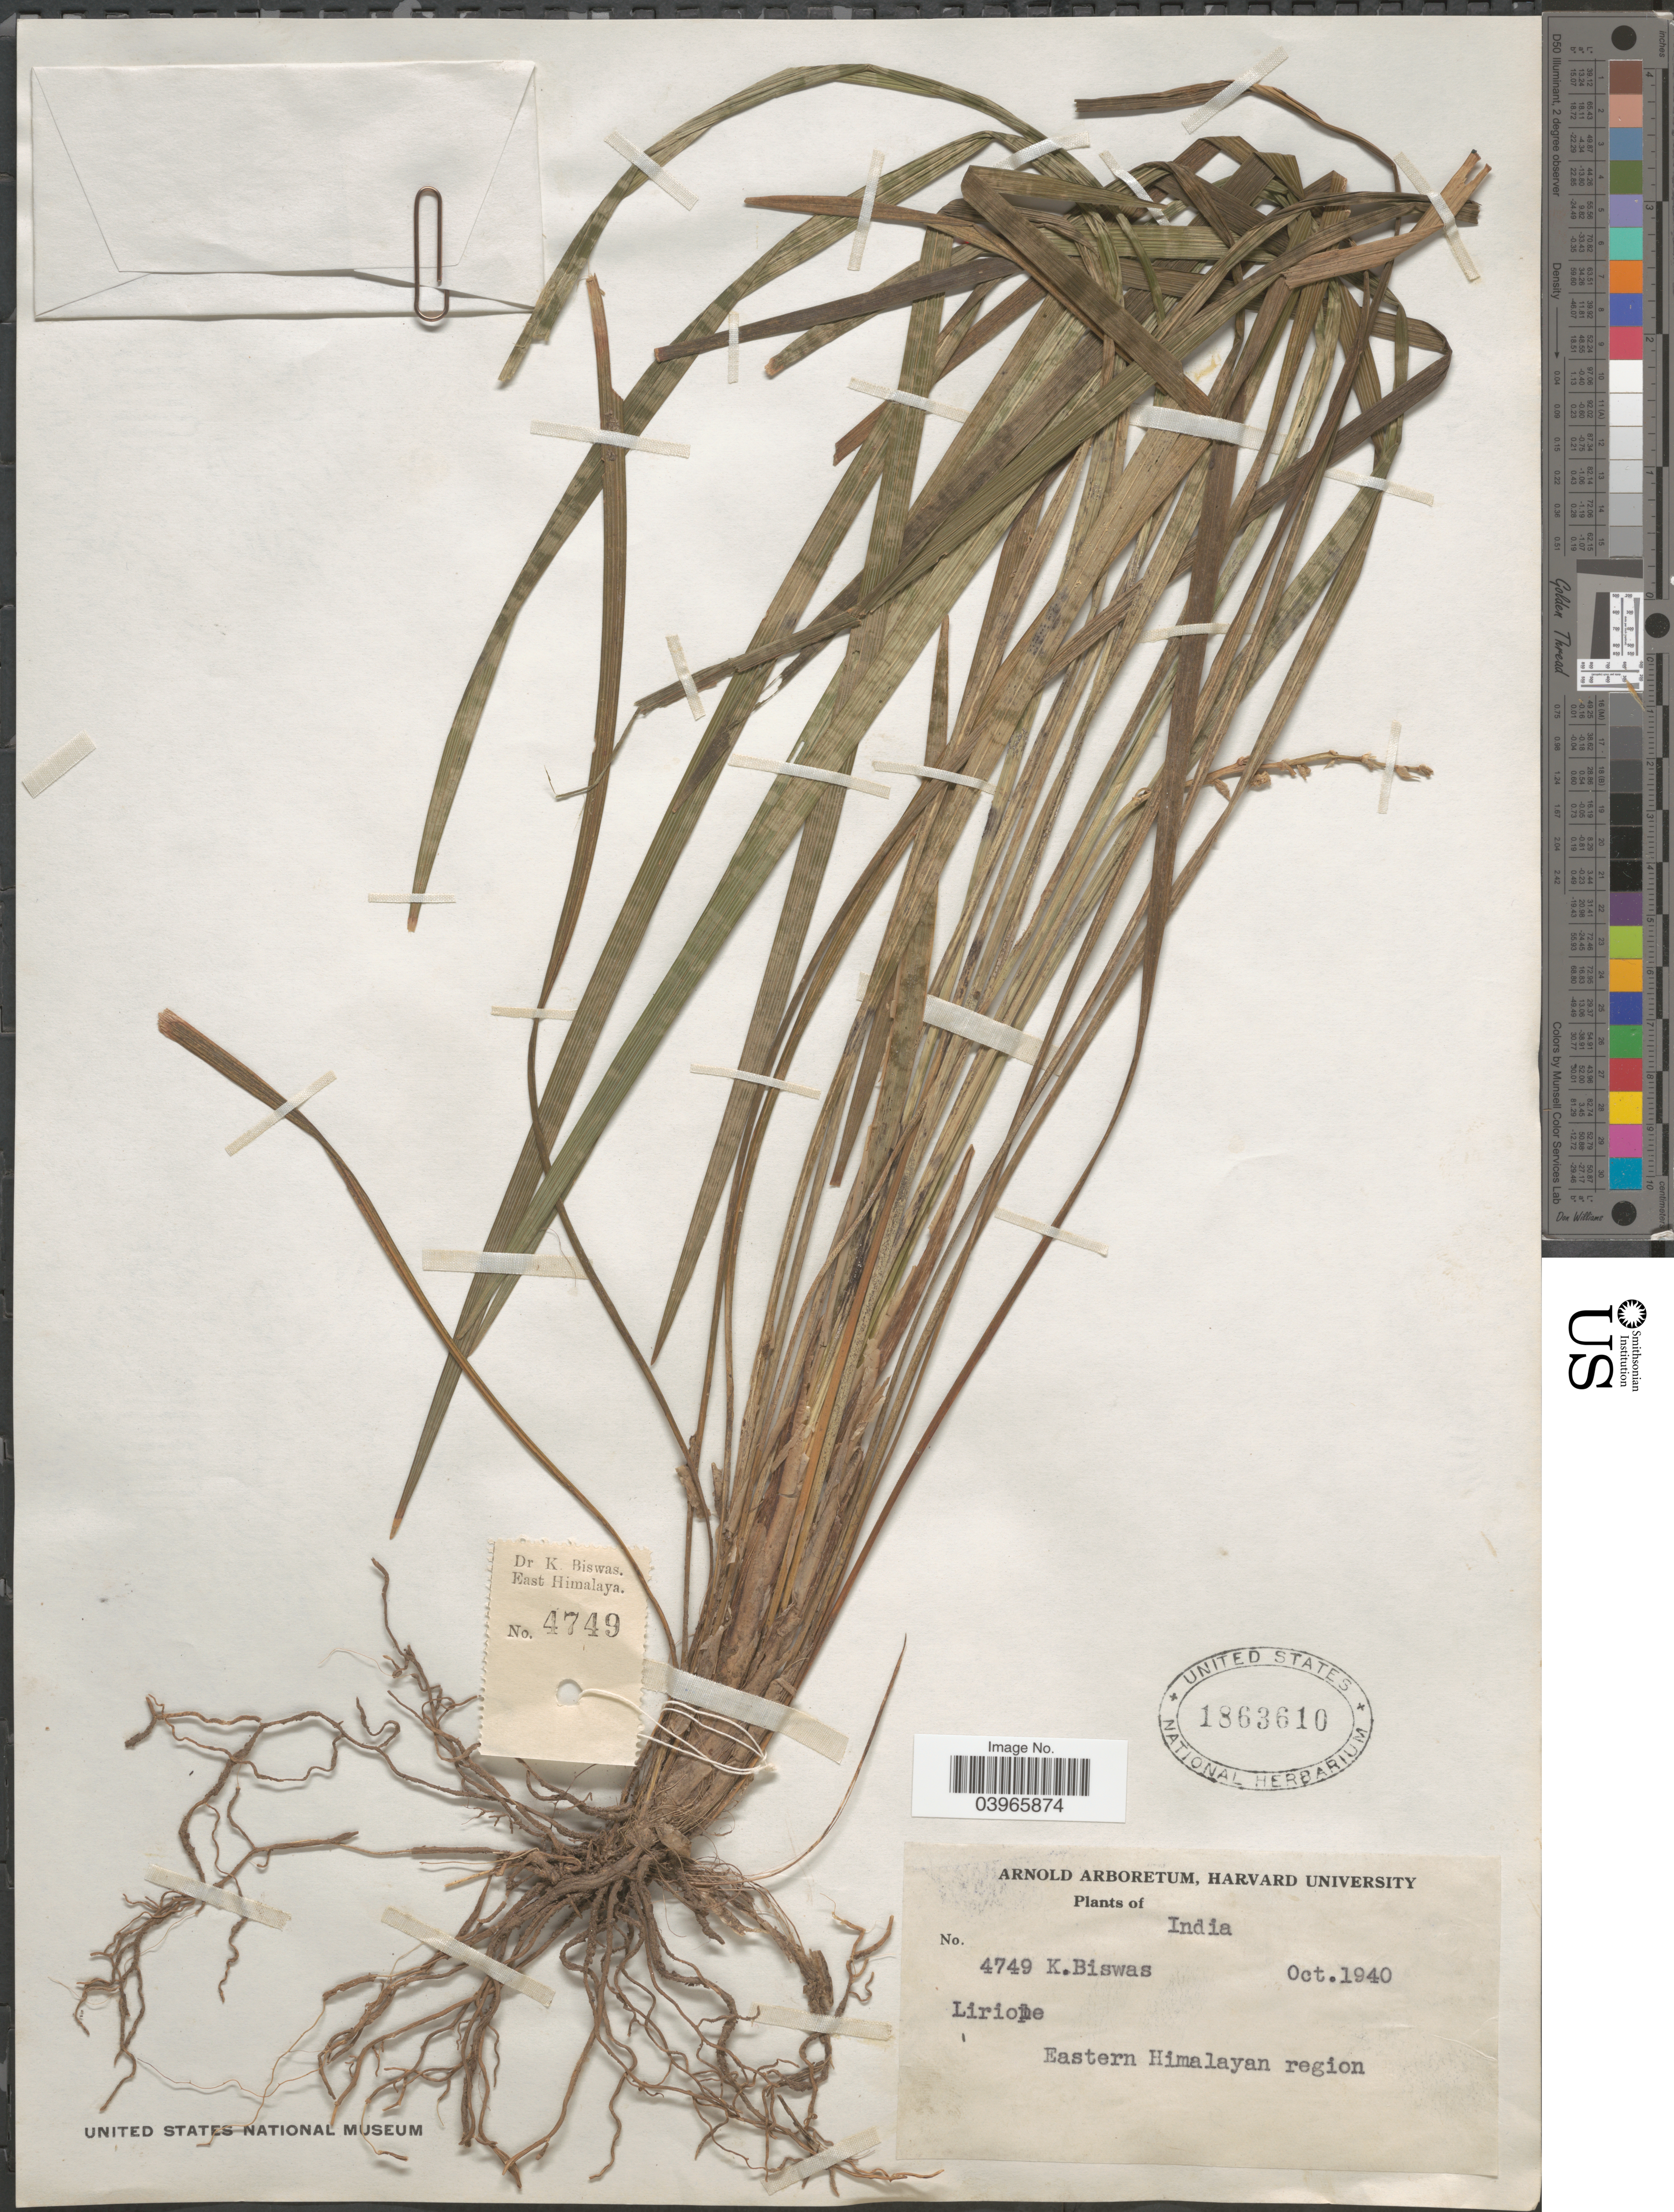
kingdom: Plantae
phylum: Tracheophyta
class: Liliopsida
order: Asparagales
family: Asparagaceae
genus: Ophiopogon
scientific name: Ophiopogon sp.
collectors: K. Biswas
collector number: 4749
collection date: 1940-10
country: India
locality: East Himalaya. Eastern Himalayan region.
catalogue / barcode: US 1863610